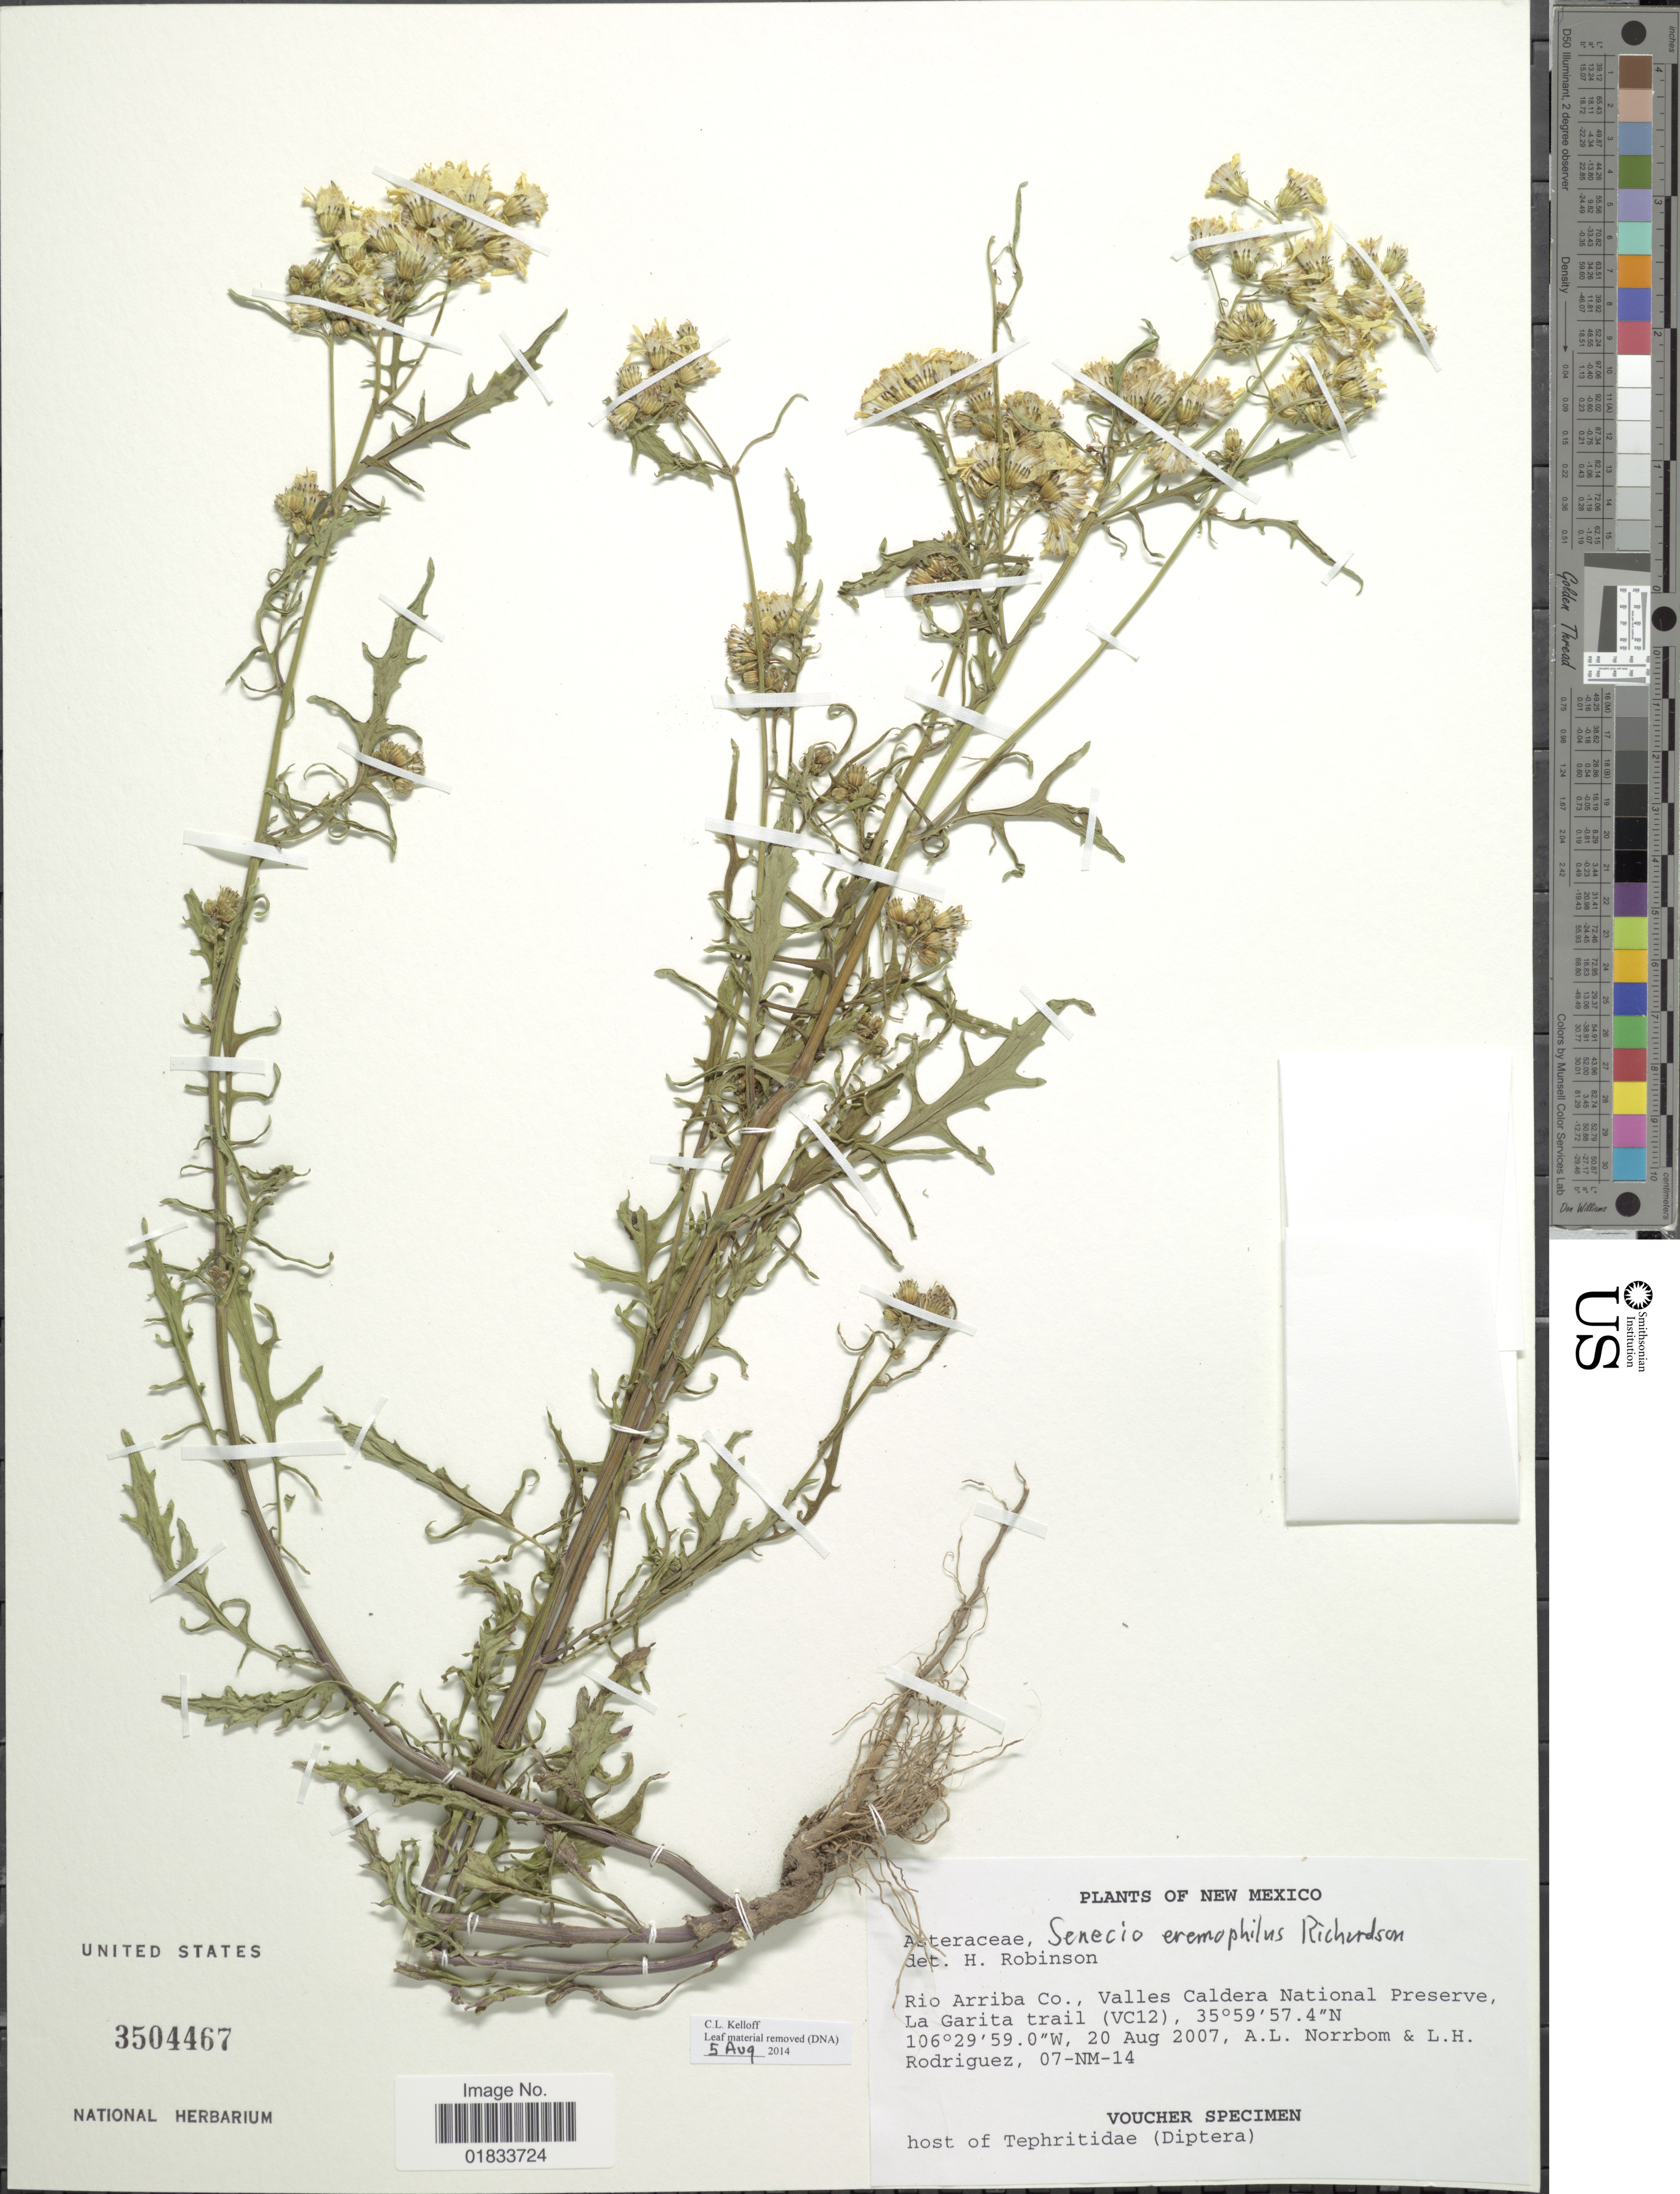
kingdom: Plantae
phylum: Tracheophyta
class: Magnoliopsida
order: Asterales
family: Asteraceae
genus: Senecio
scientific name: Senecio eremophilus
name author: Richardson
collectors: A. L. Norrbom & L. Rodriguez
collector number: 07-NM-14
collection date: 2007-08-20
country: United States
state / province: New Mexico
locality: Rio Arriba Co.: Valles Caldera National Preserve, La Garita trail (VC12)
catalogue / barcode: US 3504467